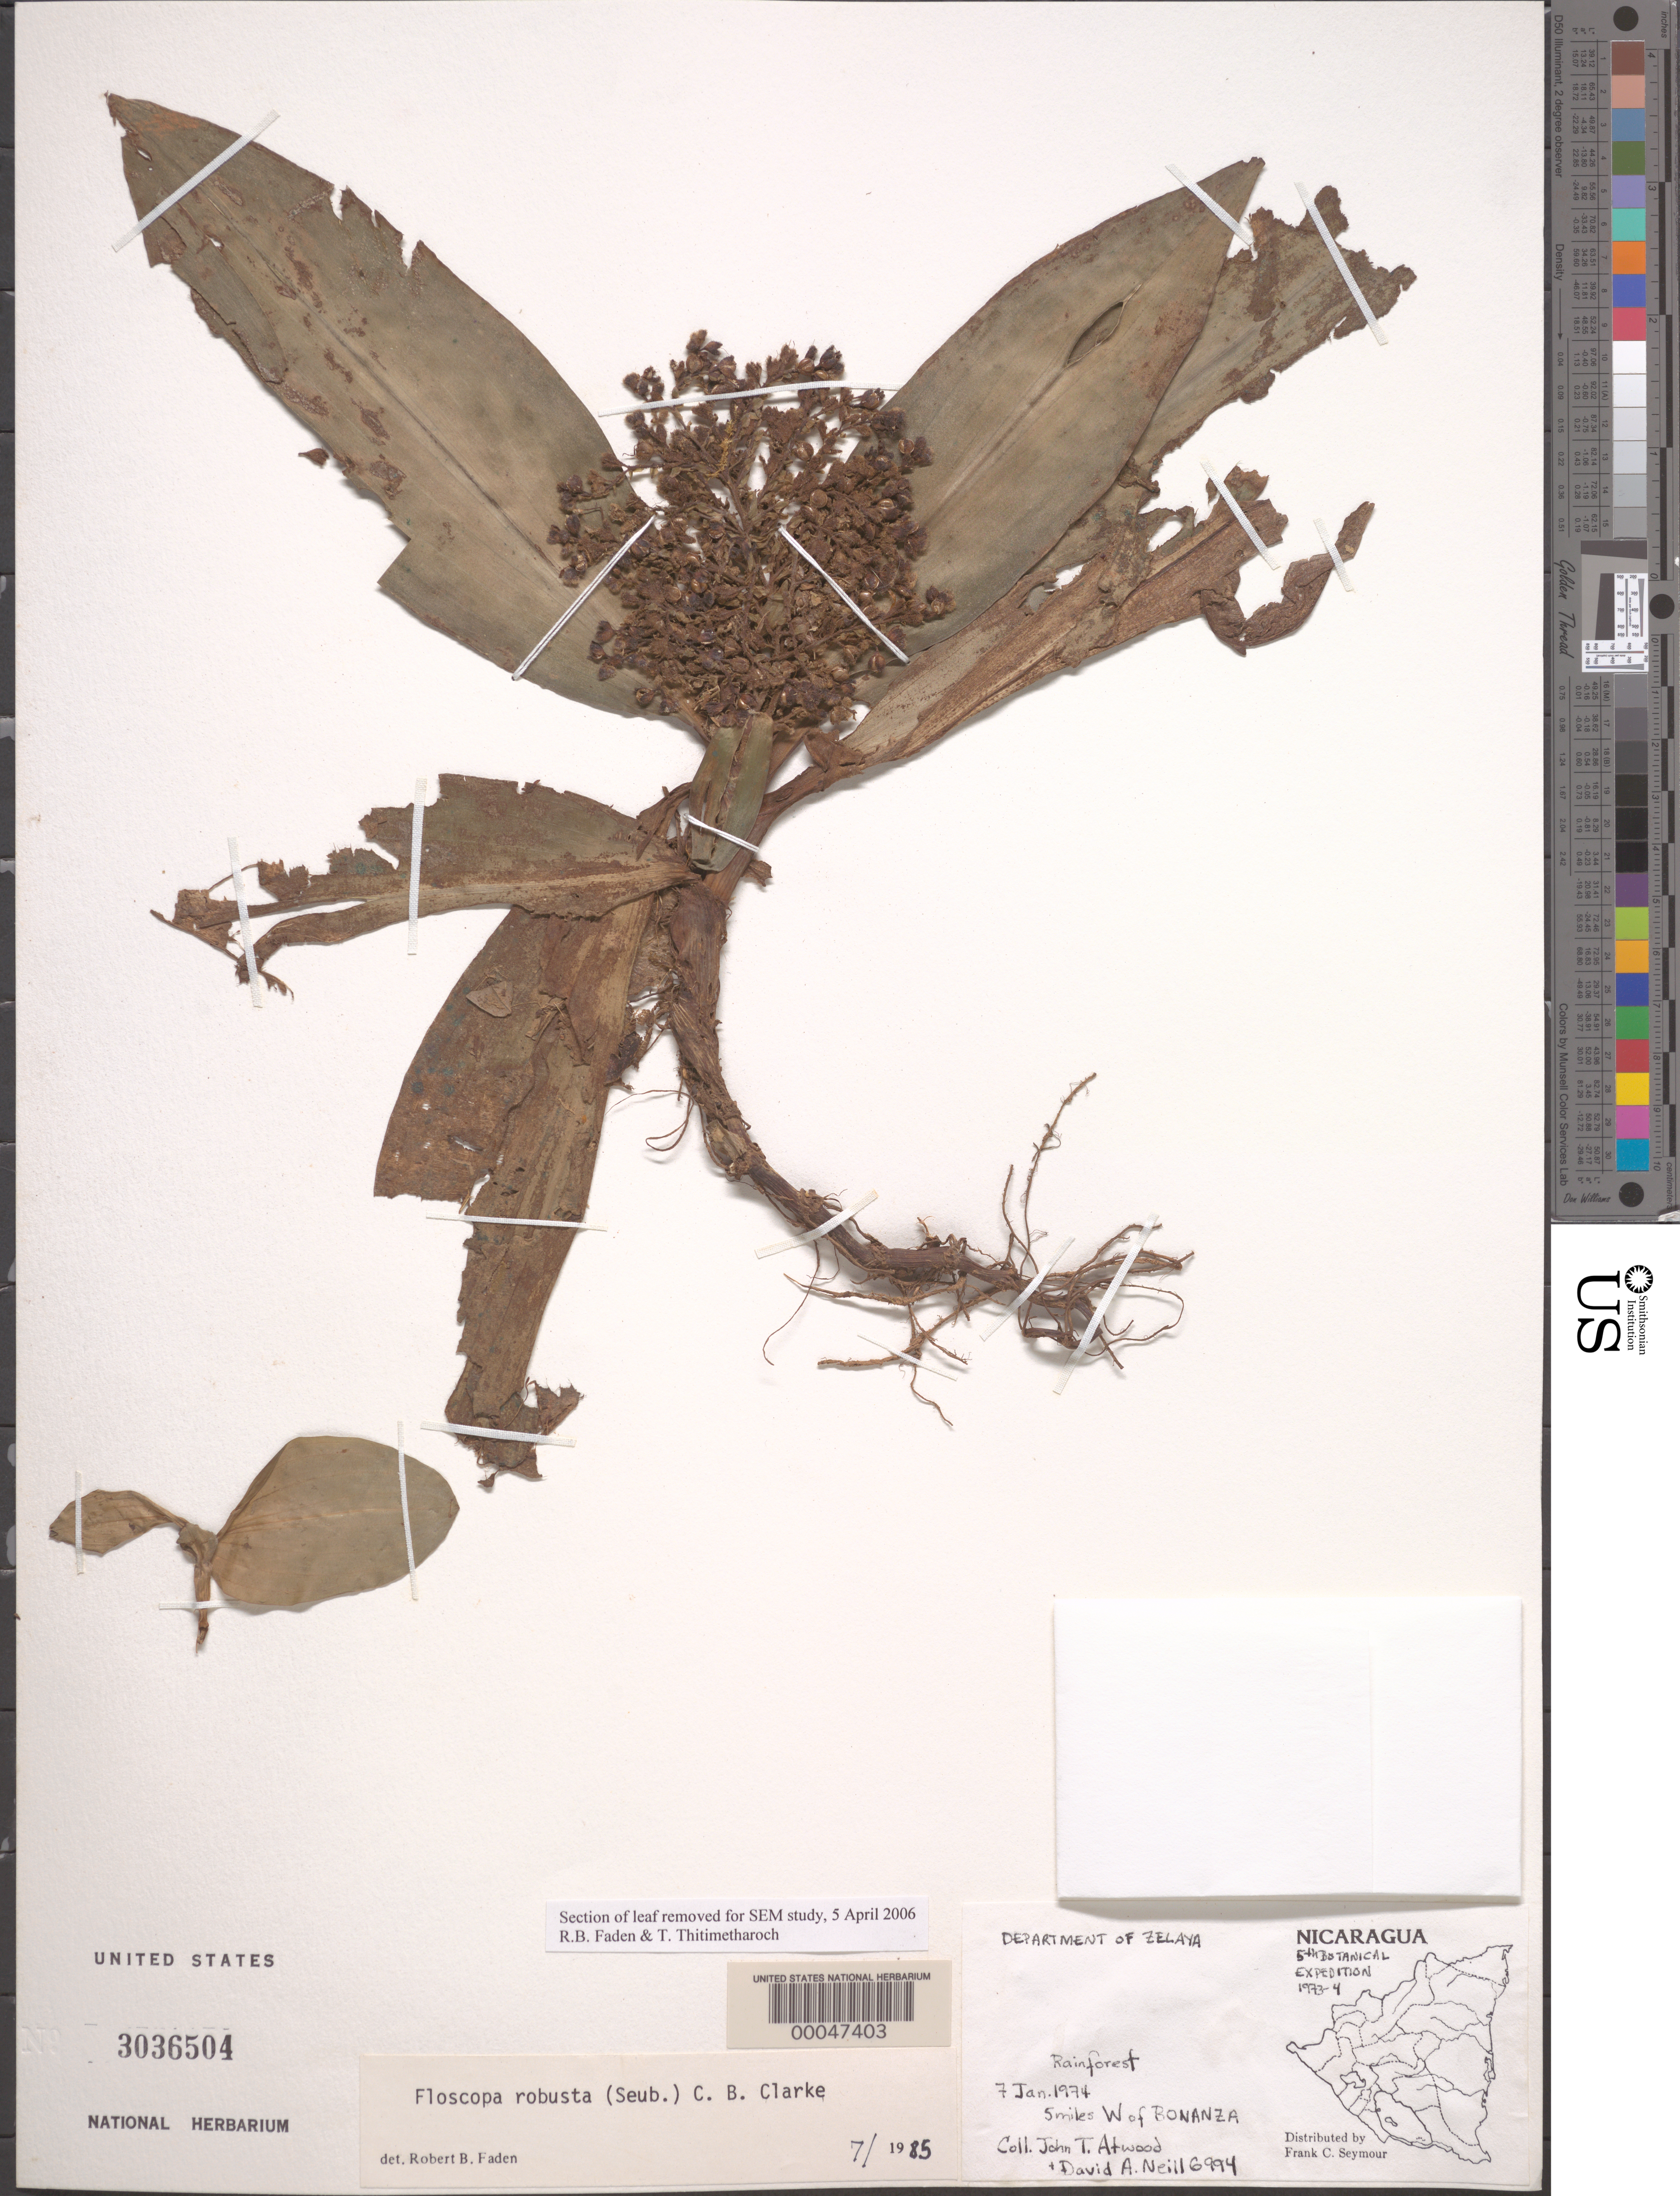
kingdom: Plantae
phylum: Tracheophyta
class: Liliopsida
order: Commelinales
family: Commelinaceae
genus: Floscopa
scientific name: Floscopa robusta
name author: (Seub.) C.B. Clarke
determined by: Faden, Robert B., (US), Smithsonian Institution - National Museum of Natural History (UNITED STATES)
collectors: J. T. Atwood & D. A. Neill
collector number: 6994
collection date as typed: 07 Jan 1974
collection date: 1974-01-07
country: Nicaragua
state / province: Atlántico Norte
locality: W of bonanza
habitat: Rainforest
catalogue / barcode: US 3036504